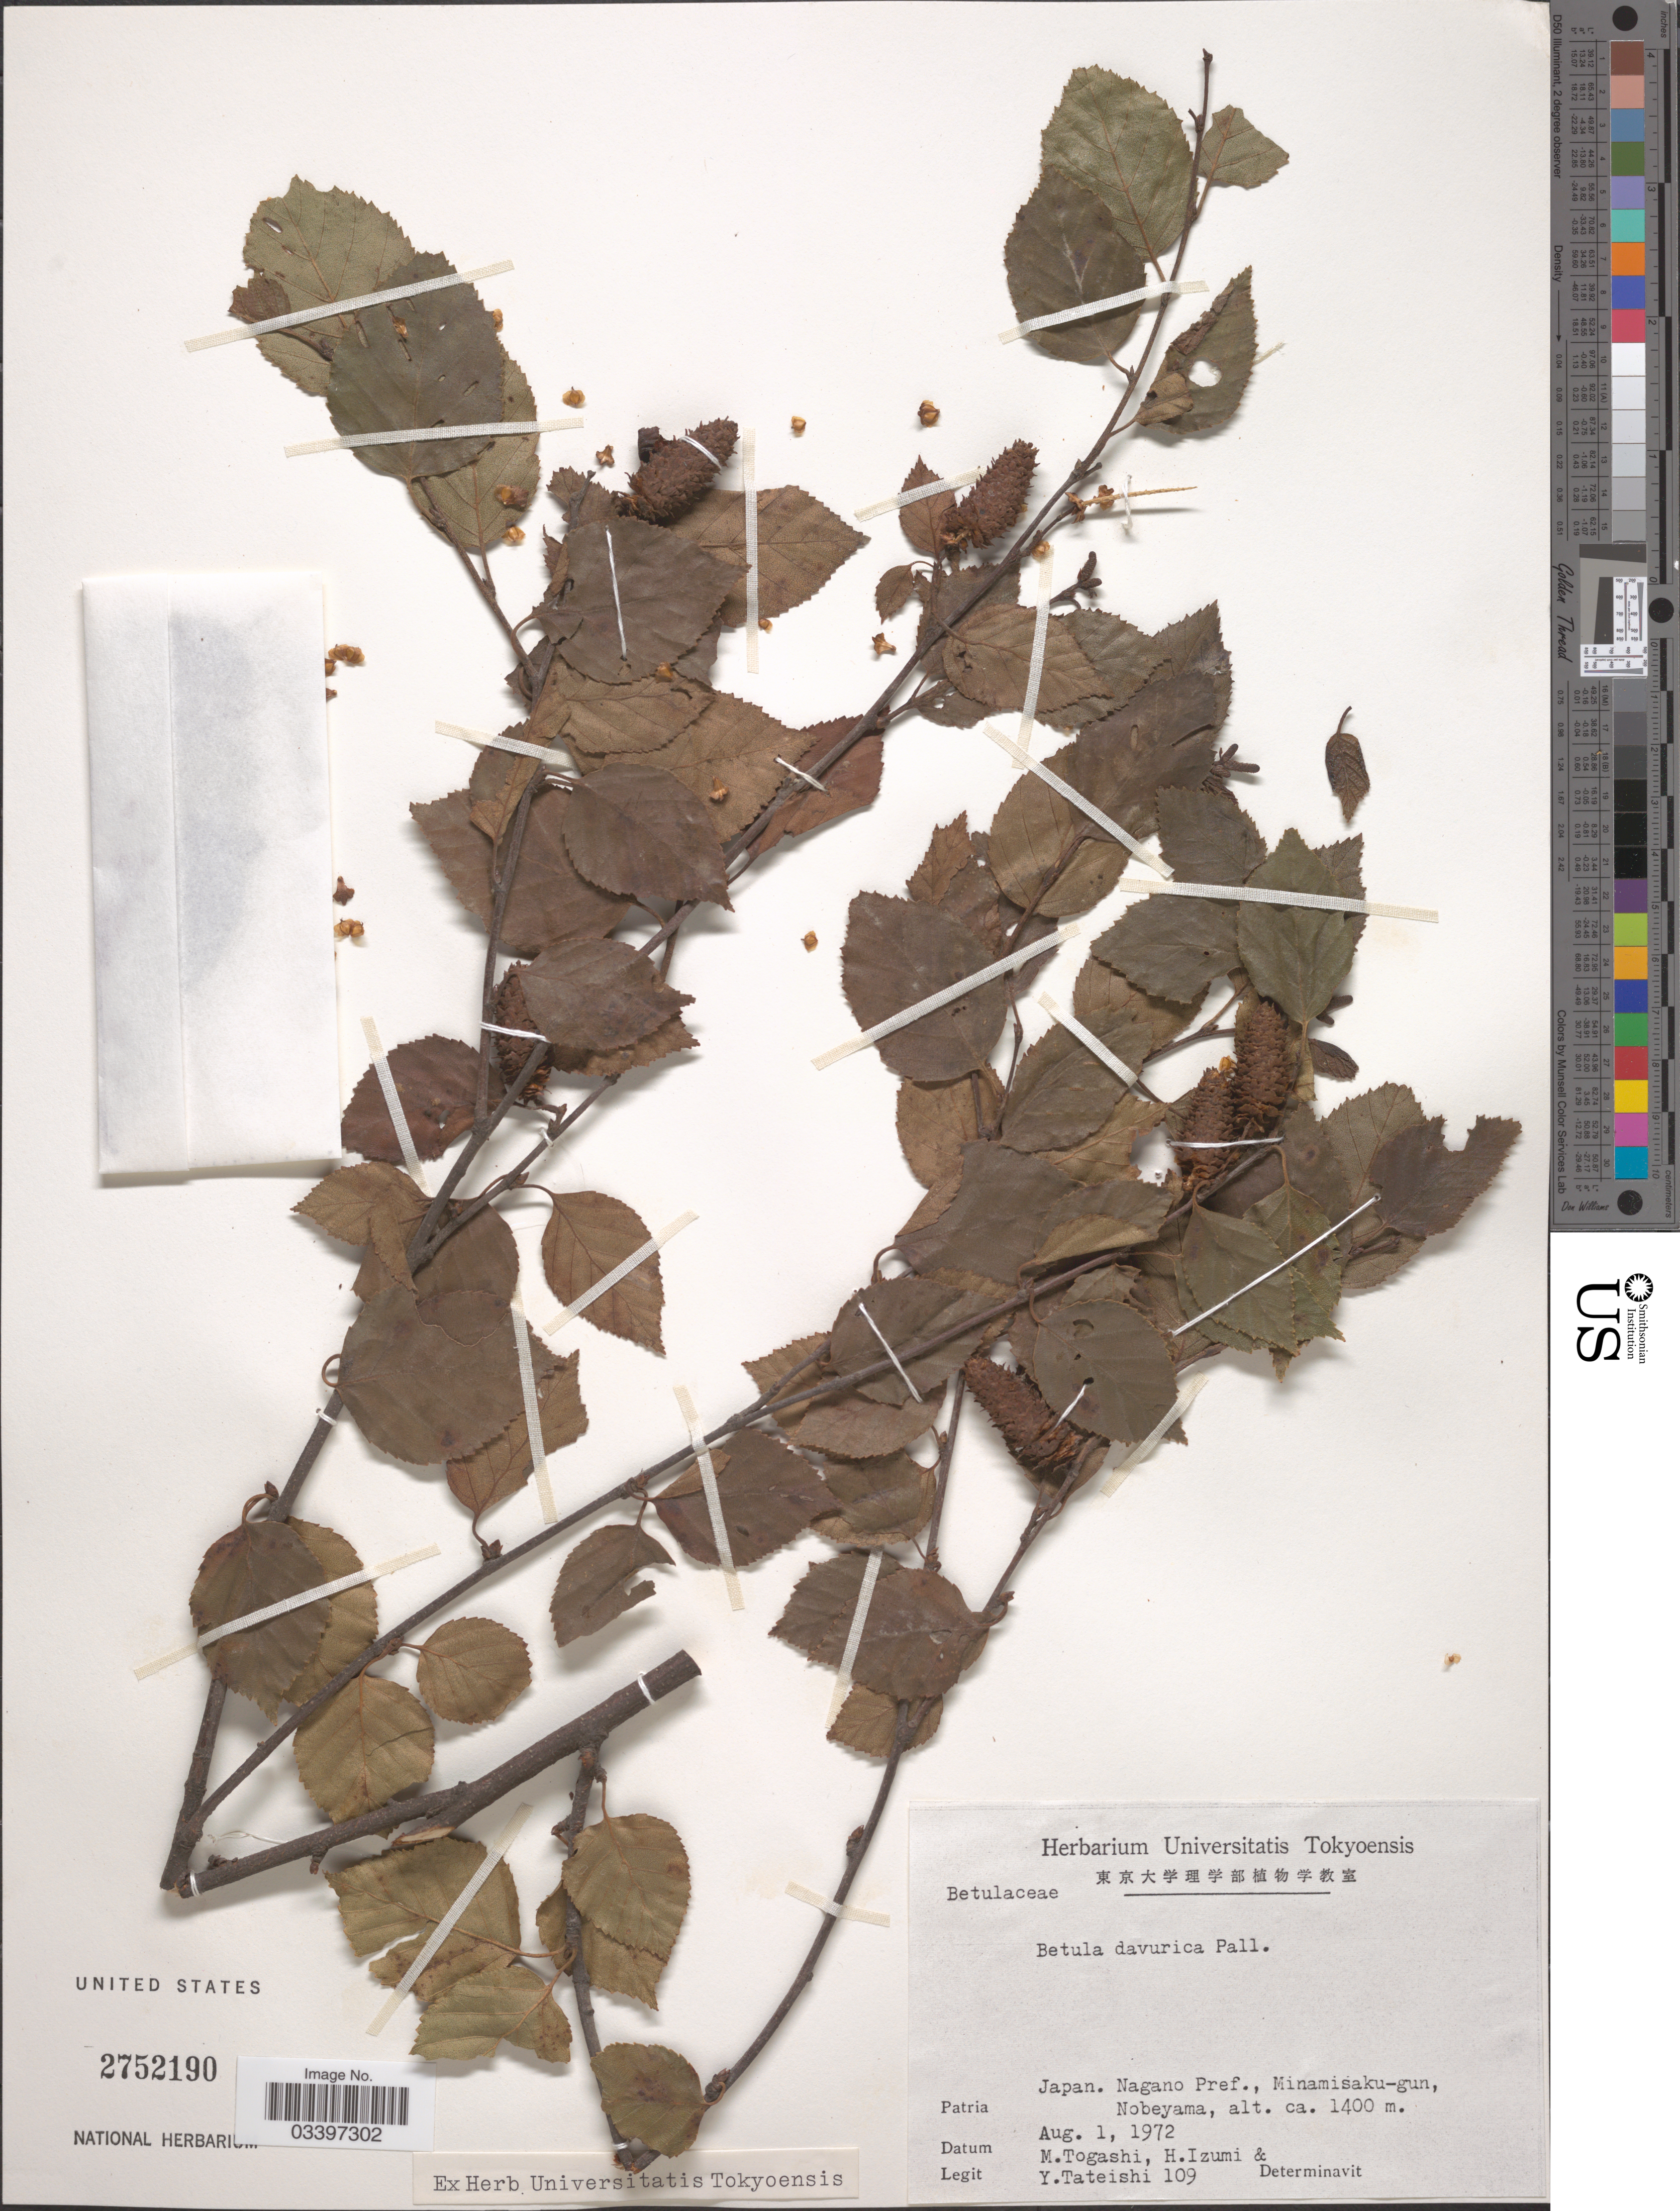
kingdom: Plantae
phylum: Tracheophyta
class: Magnoliopsida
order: Fagales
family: Betulaceae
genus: Betula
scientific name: Betula davurica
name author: Pall.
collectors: M. Togashi, H. Izumi & Y. Tateishi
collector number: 109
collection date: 1972-08-01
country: Japan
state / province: Nagano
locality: Nagano Pref., Minamisaku-gun, Nobeyama.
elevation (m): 1400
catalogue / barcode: US 2752190